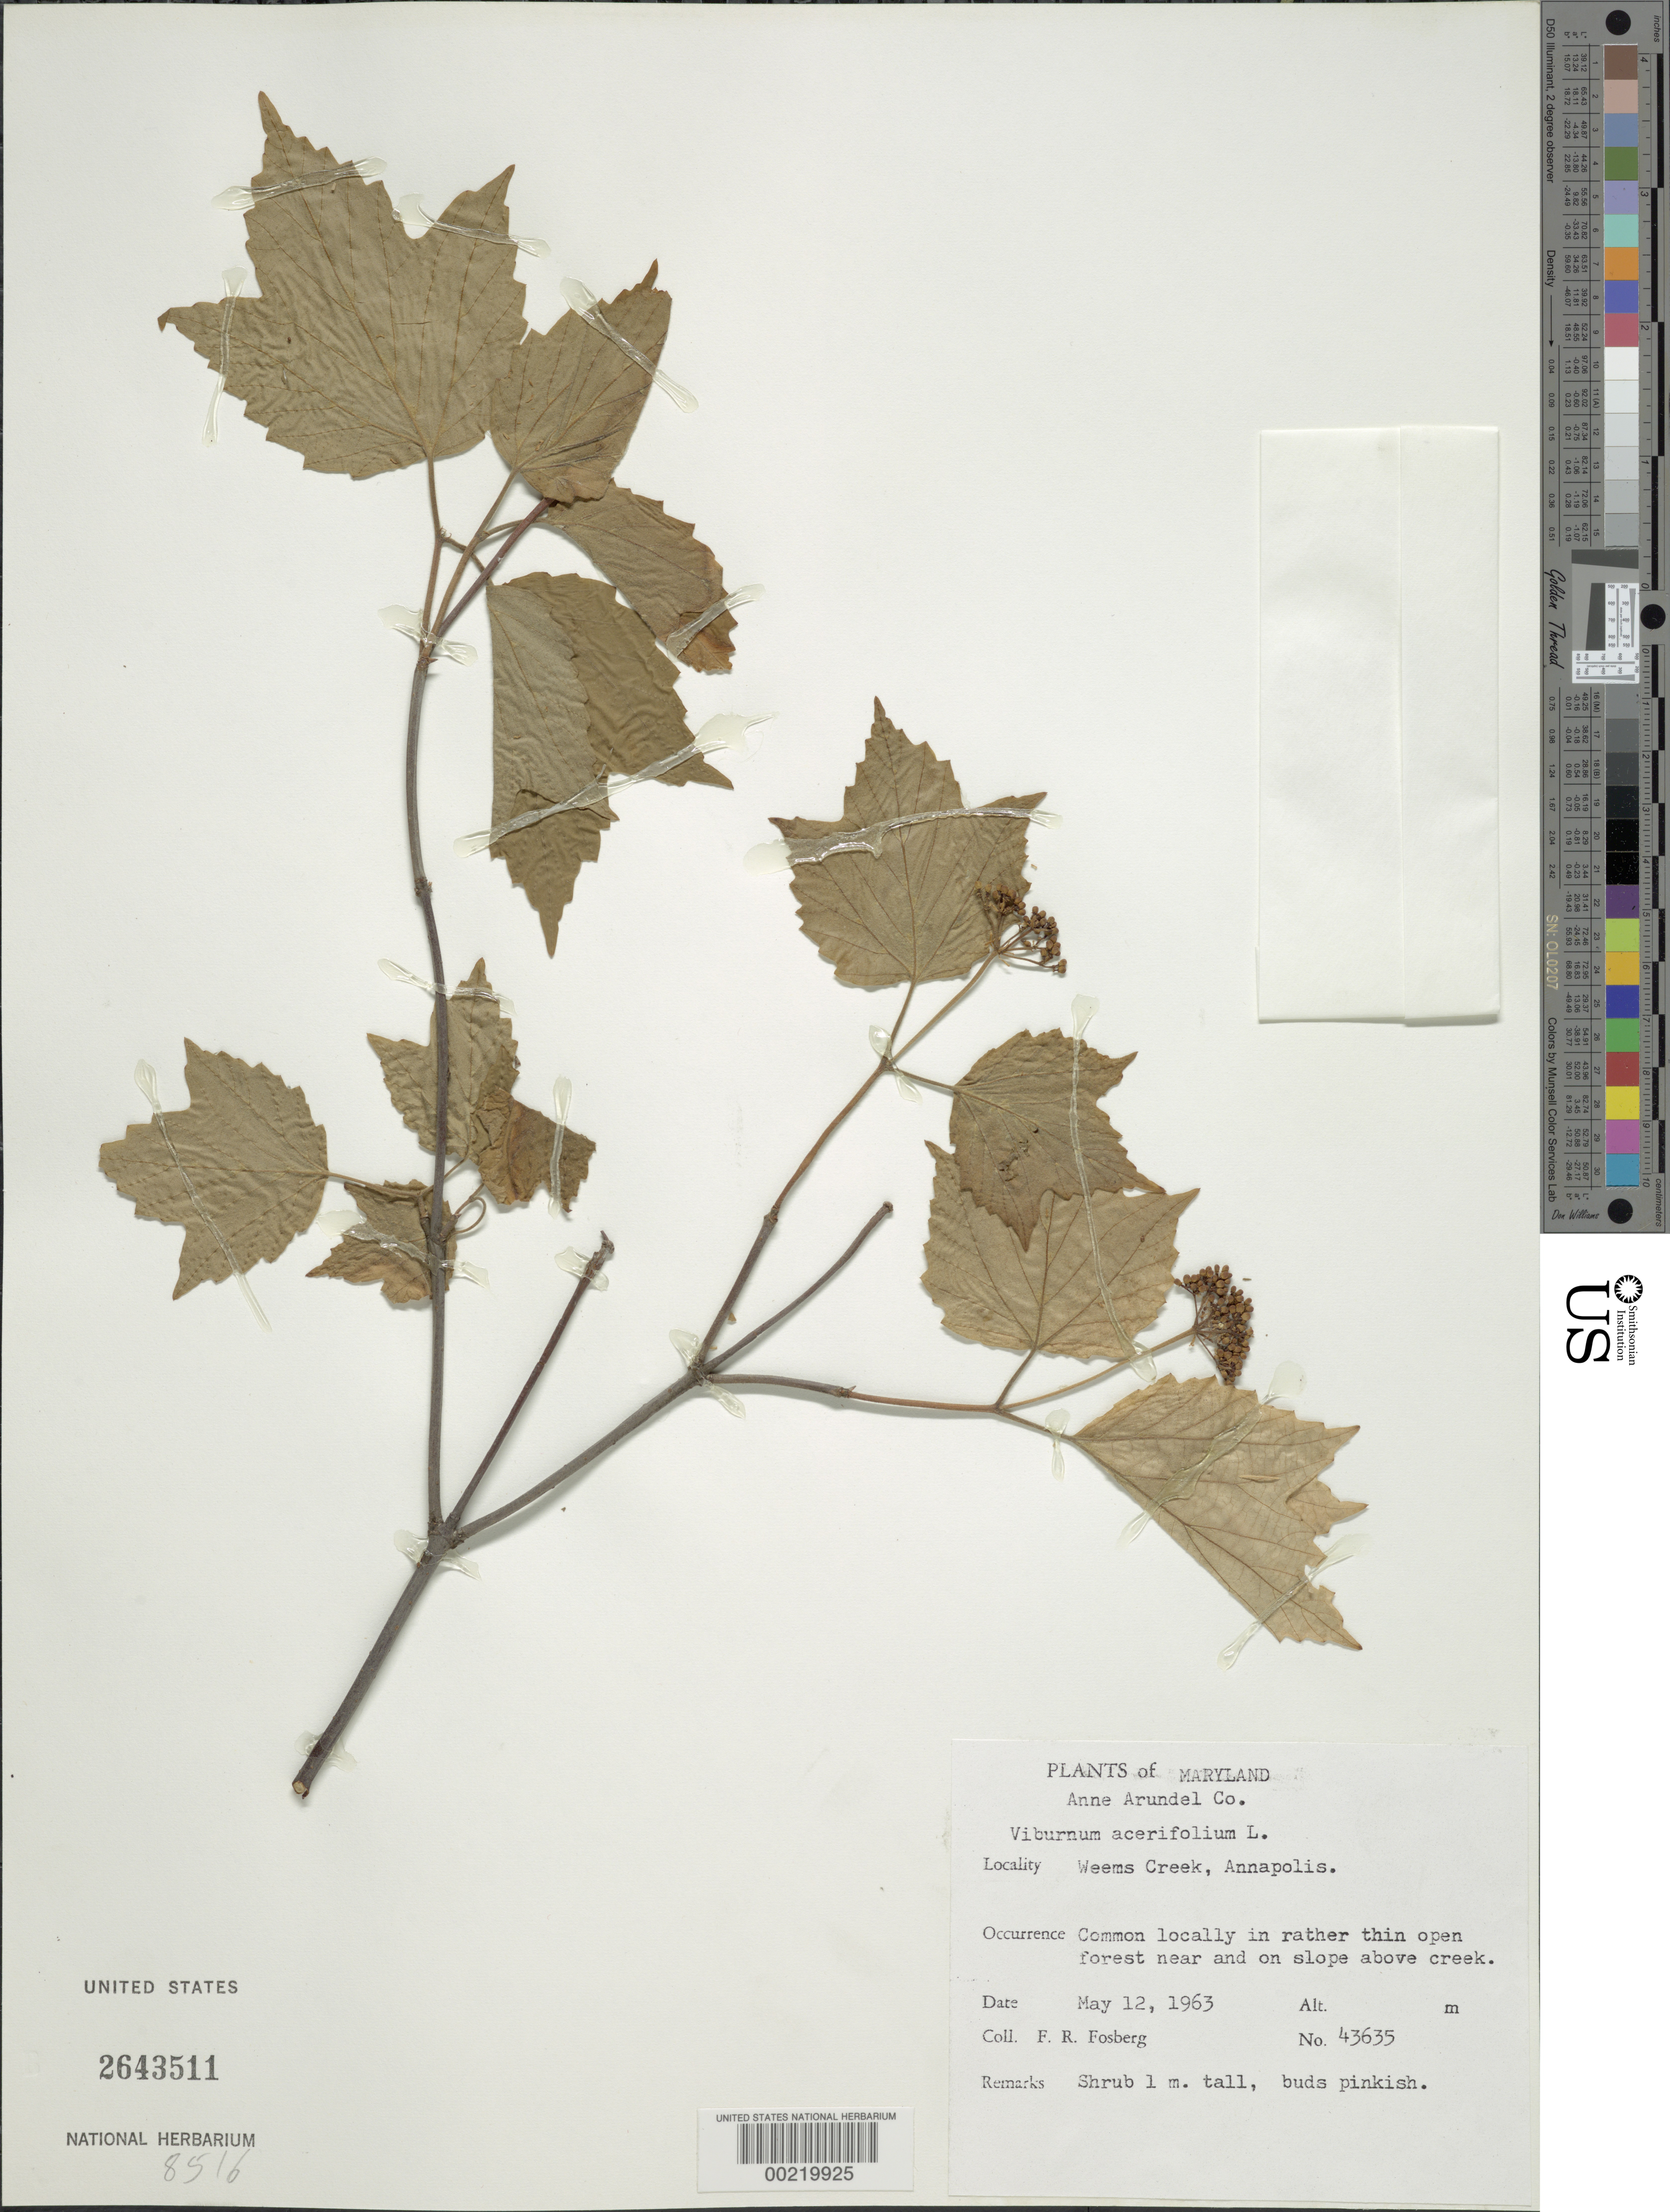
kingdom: Plantae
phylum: Tracheophyta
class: Magnoliopsida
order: Dipsacales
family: Viburnaceae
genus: Viburnum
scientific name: Viburnum acerifolium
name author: L.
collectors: F. R. Fosberg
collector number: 43635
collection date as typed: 12 May 1963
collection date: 1963-05-12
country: United States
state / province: Maryland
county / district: Anne Arundel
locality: Weems Creek, Annapolis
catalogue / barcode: US 2643511